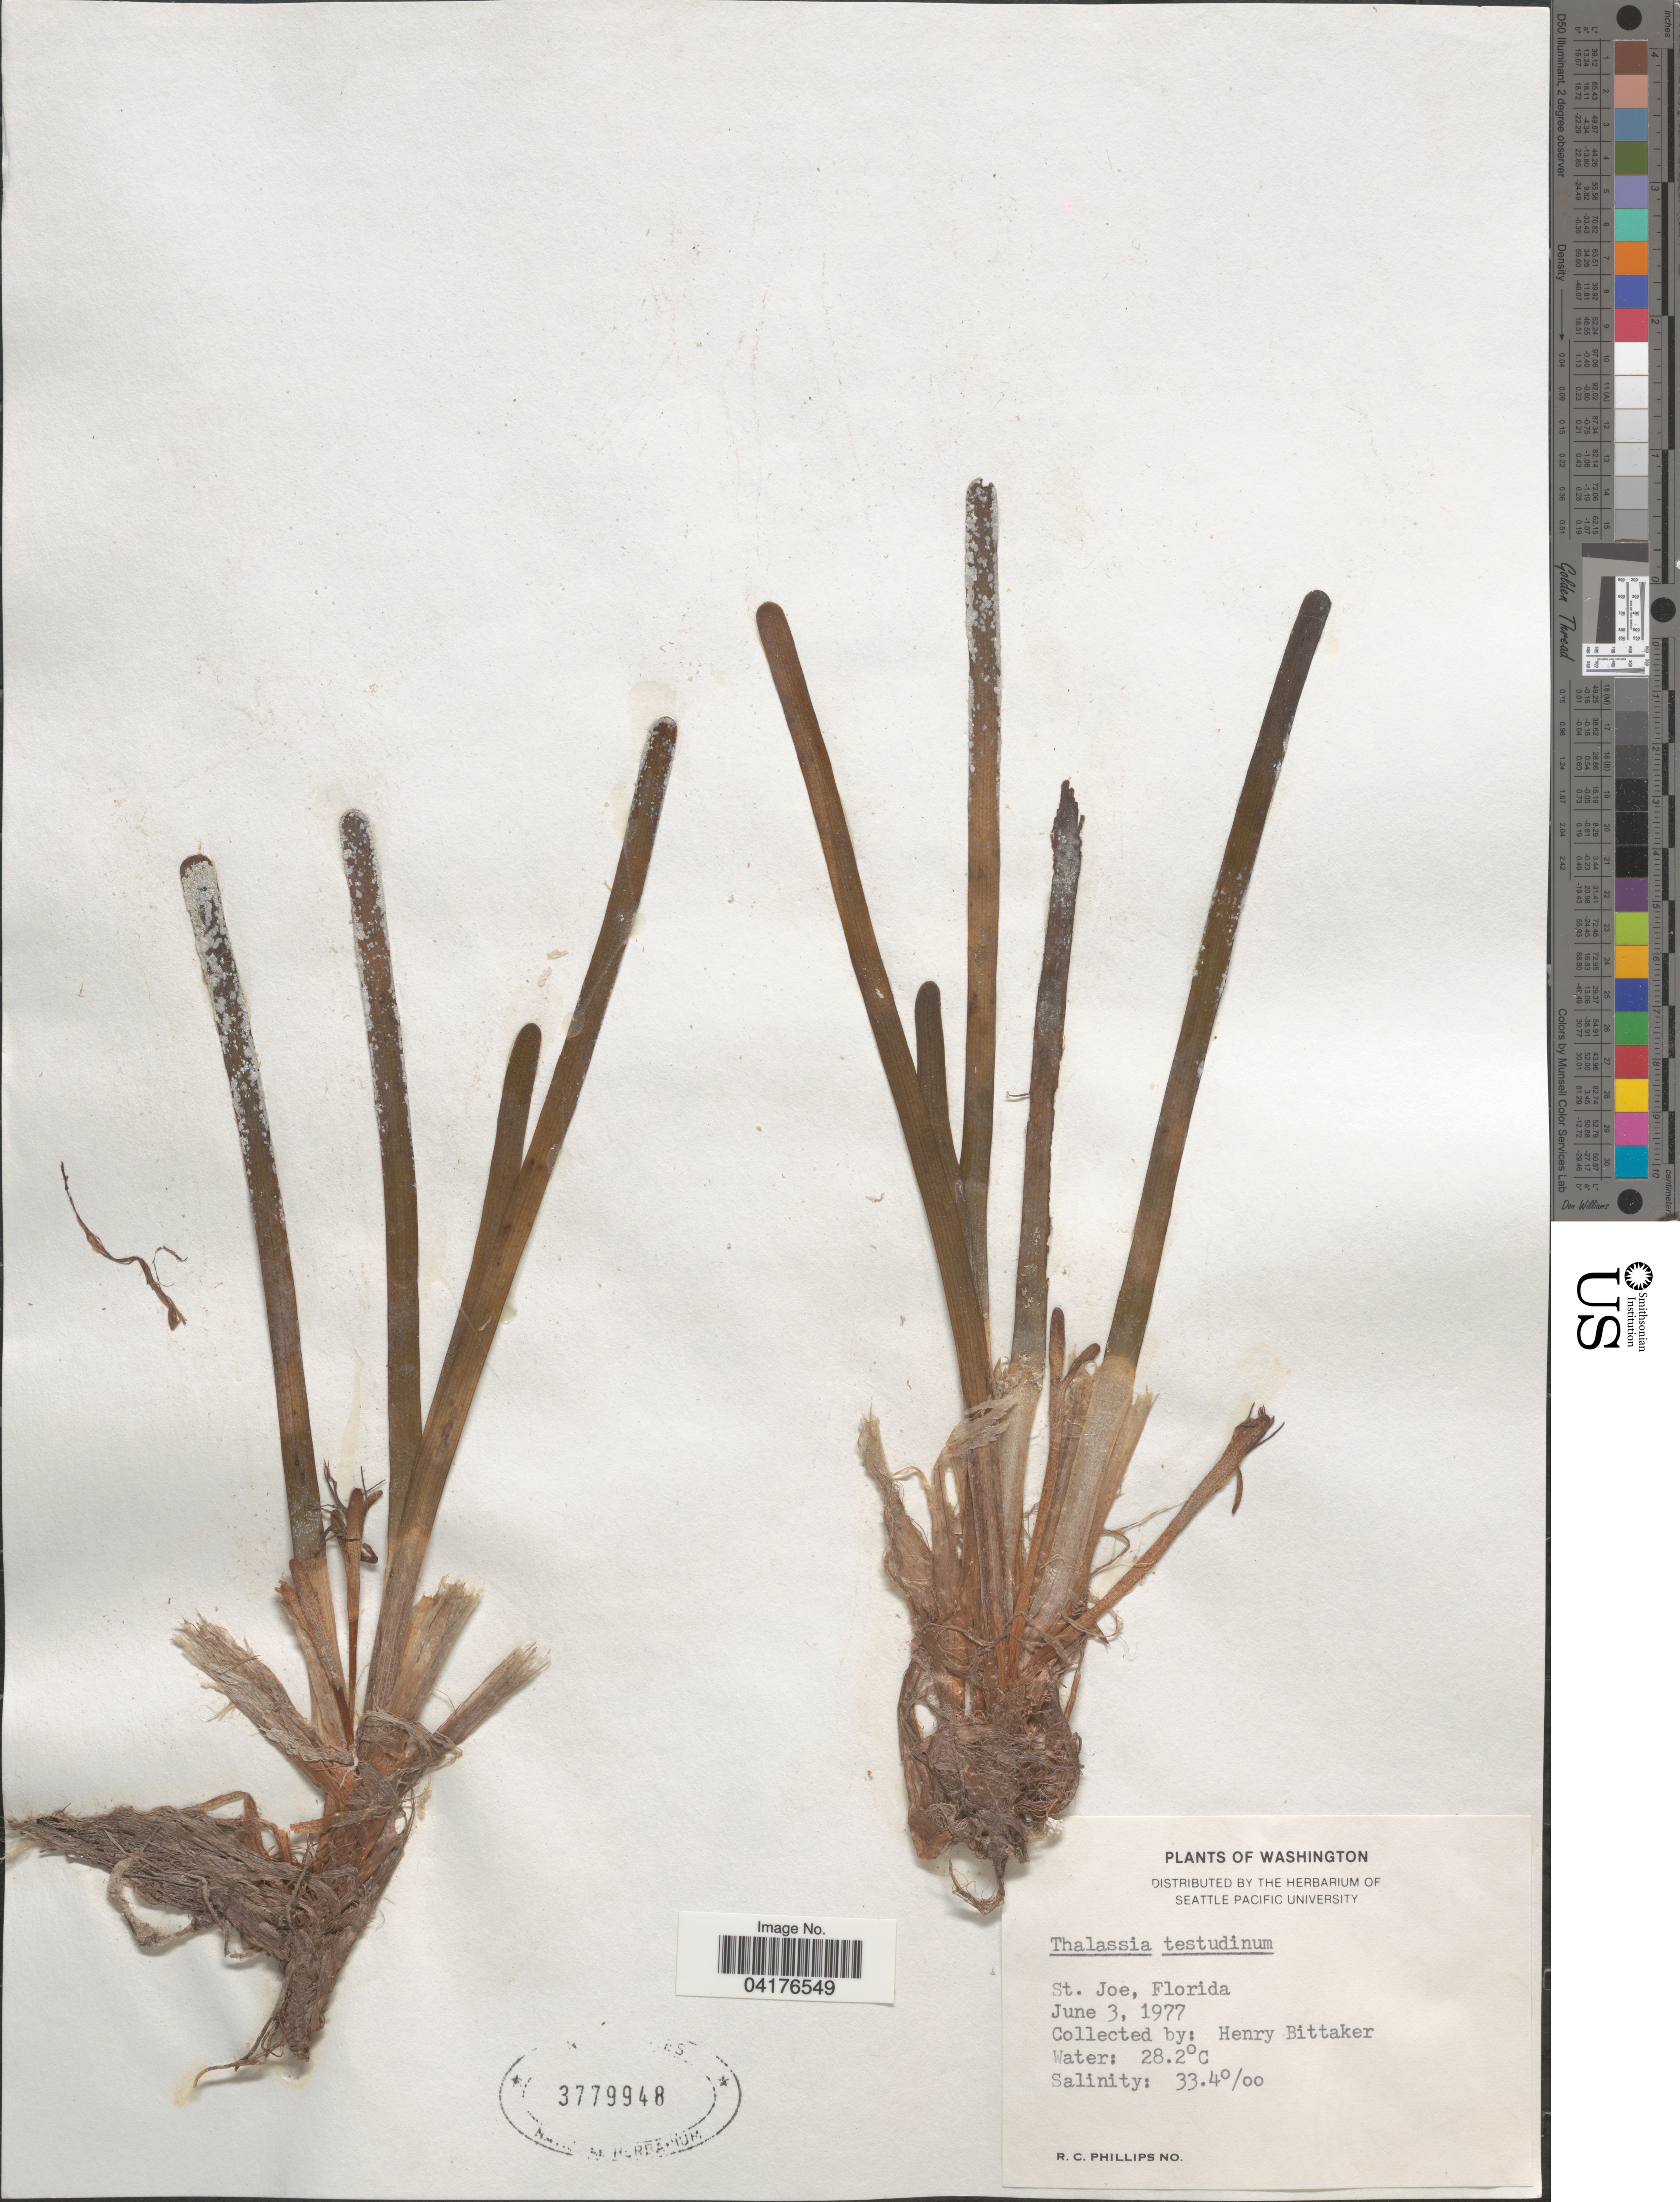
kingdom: Plantae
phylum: Tracheophyta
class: Liliopsida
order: Alismatales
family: Hydrocharitaceae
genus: Thalassia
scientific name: Thalassia testudinum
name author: Banks & Sol. ex K.D. Koenig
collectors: H. Bittaker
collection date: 1977-06-03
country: United States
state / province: Florida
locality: St. Joe.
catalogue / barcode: US 3779948